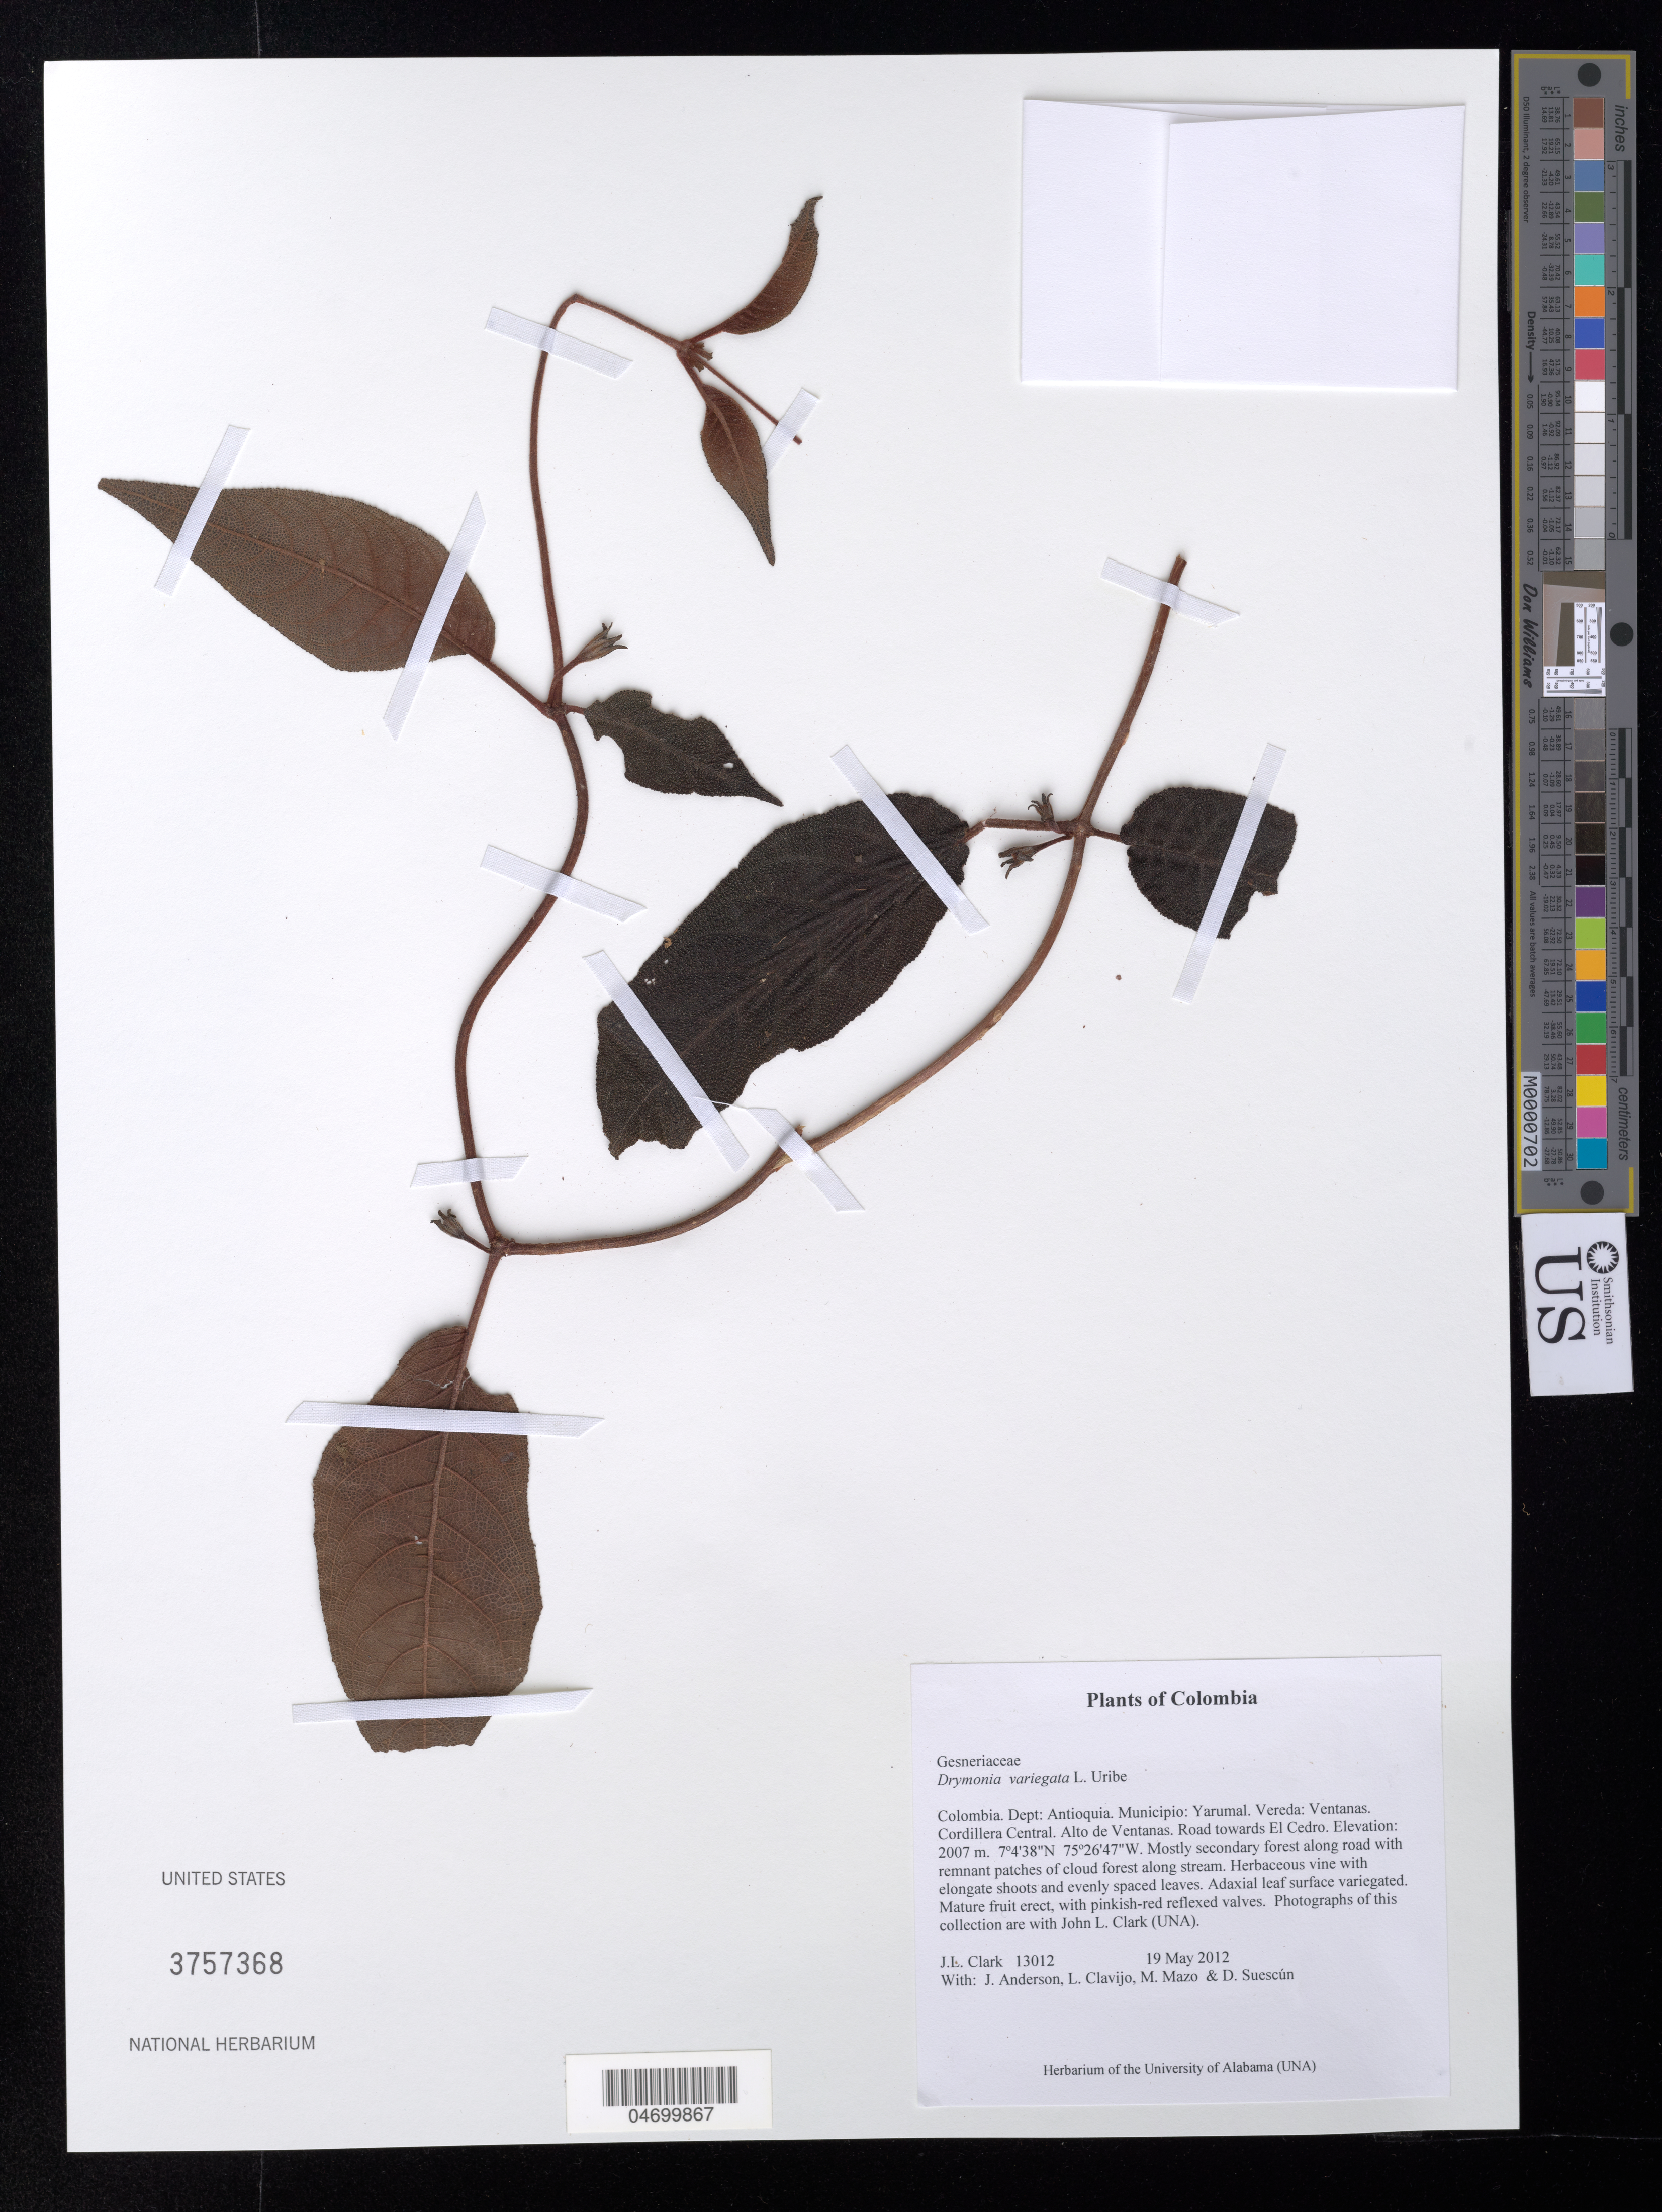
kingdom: Plantae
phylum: Tracheophyta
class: Magnoliopsida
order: Lamiales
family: Gesneriaceae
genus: Drymonia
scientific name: Drymonia variegata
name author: L. Uribe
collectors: J. L. Clark, J. Anderson, L. Clavijo & M. Mazo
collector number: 13012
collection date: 2012-05-19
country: Colombia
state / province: Antioquia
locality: Dept: Antioquia. Municipio: Yarumal. Vereda: Ventanas. Cordillera Central. Alto de Ventanas. Road towards El Cedro.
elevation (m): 2007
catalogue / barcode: US 3757368